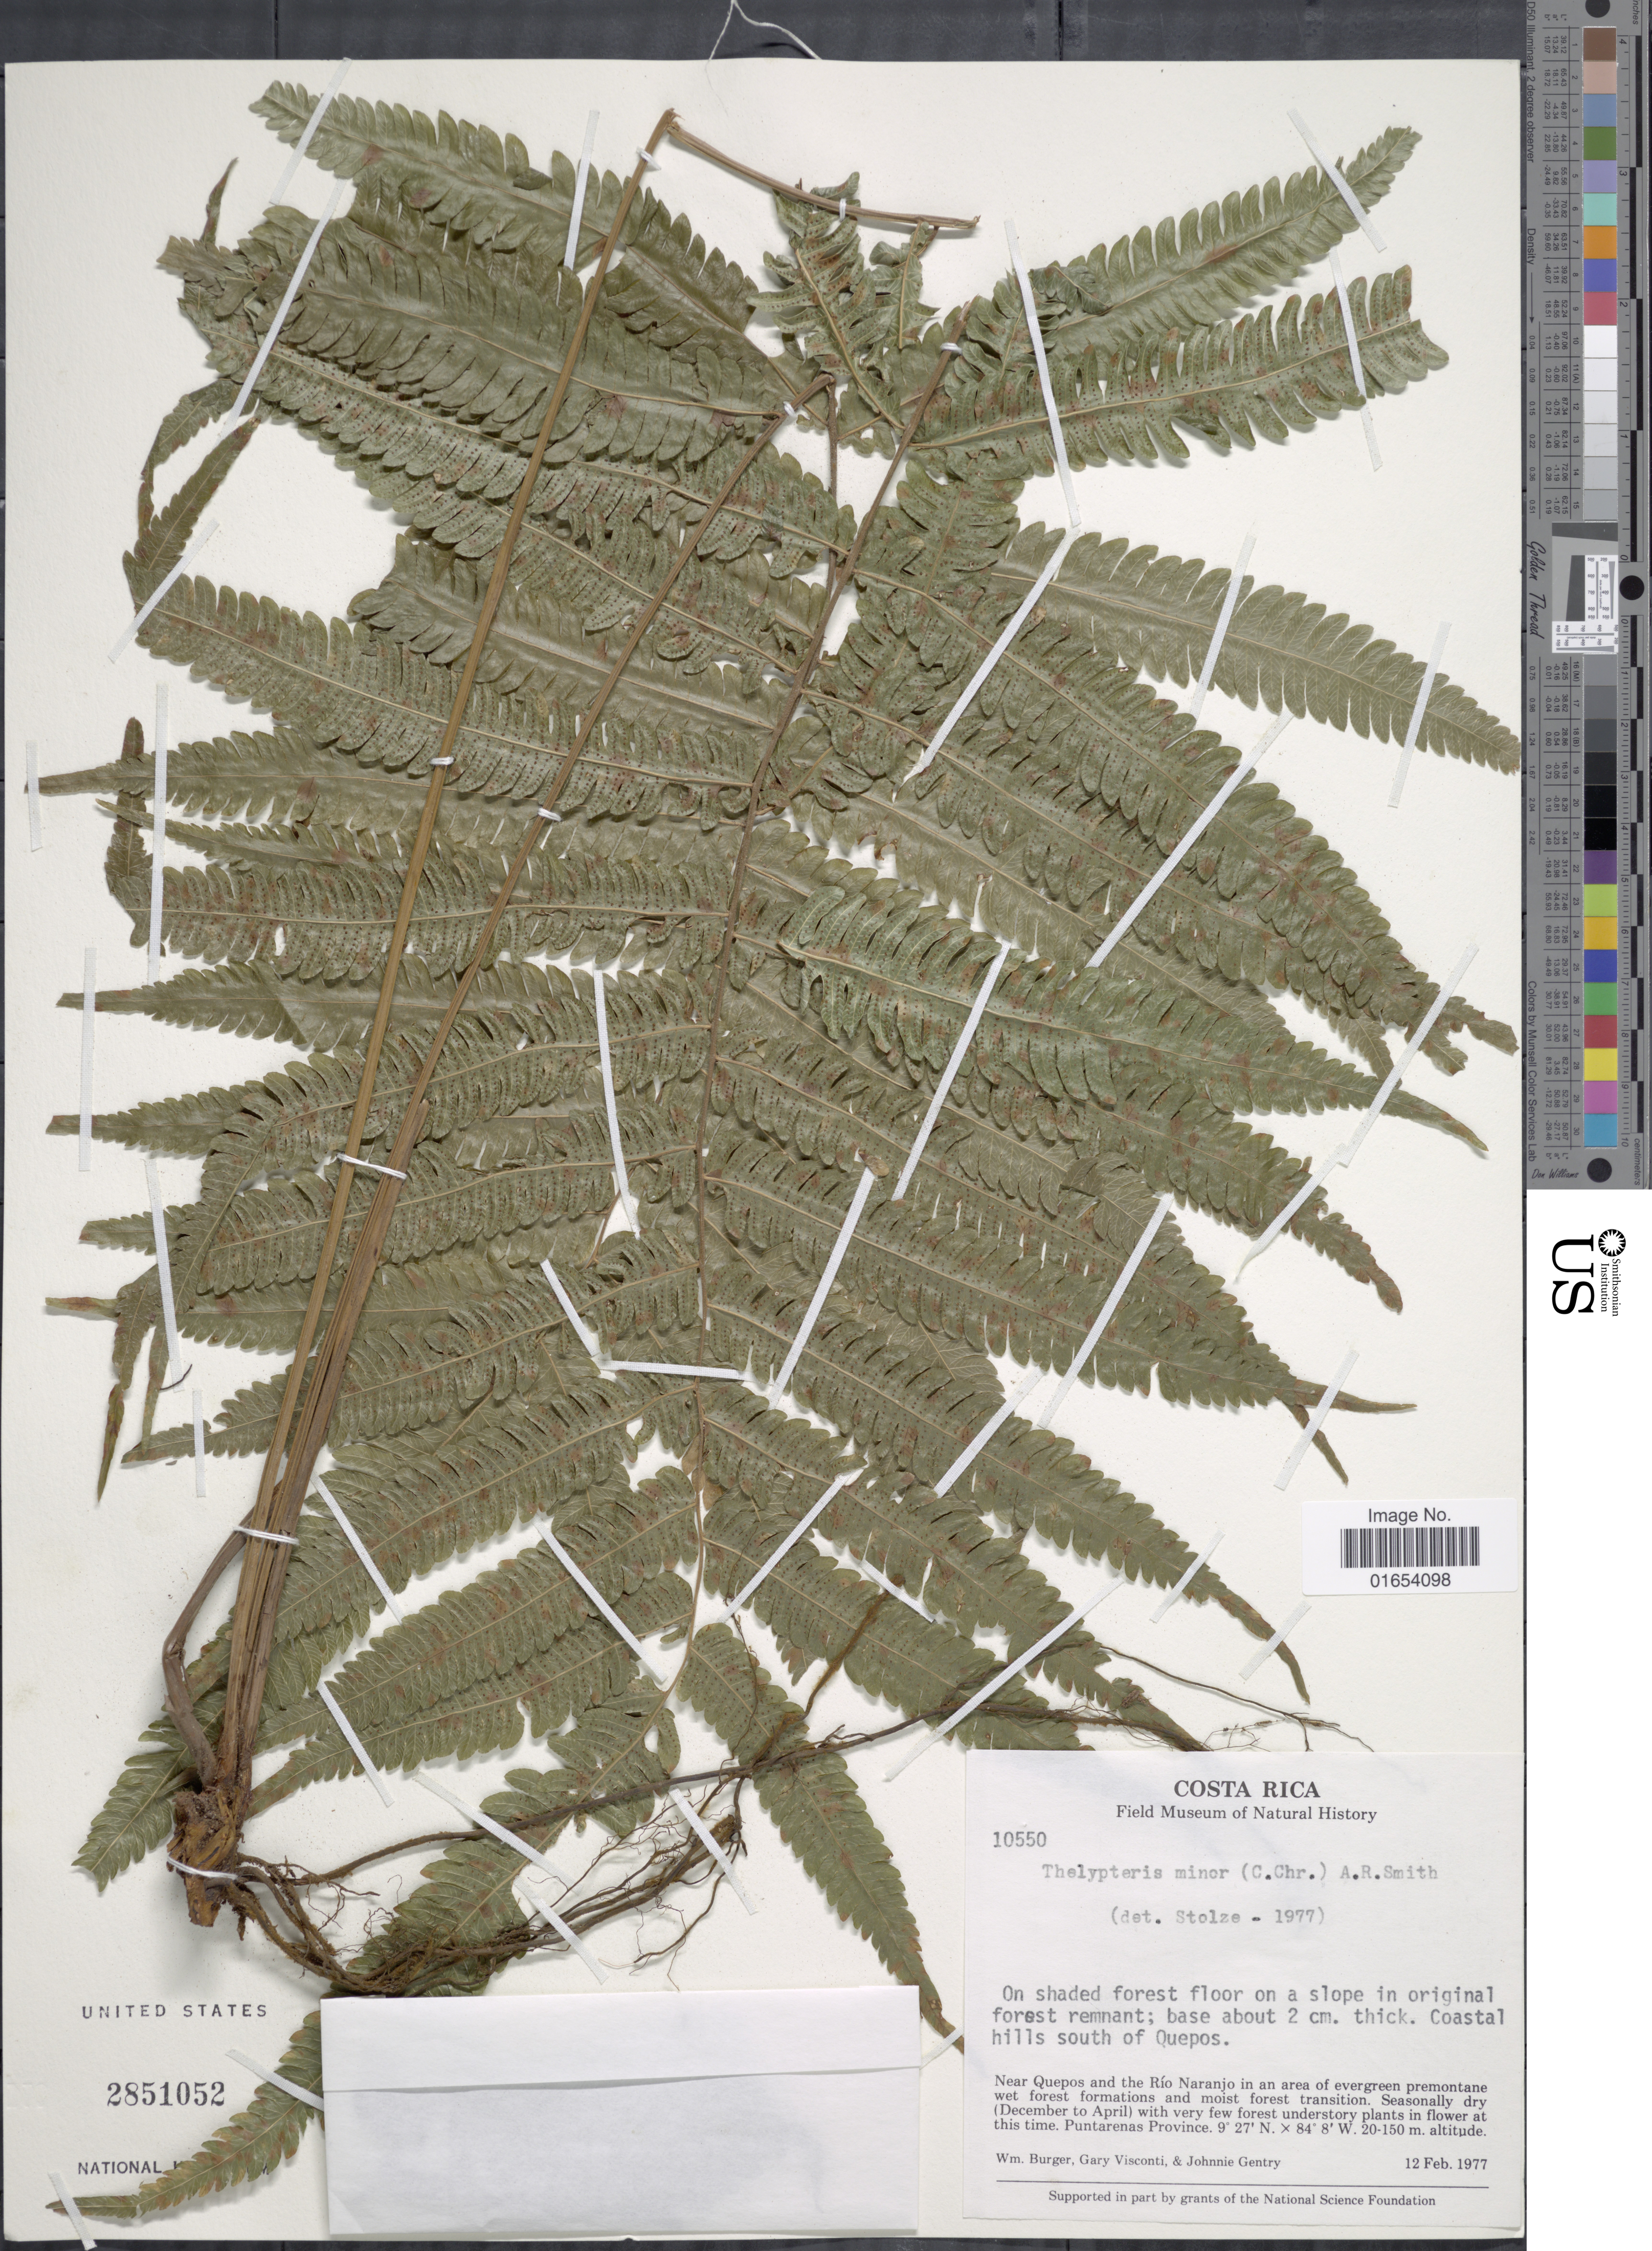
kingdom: Plantae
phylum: Tracheophyta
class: Polypodiopsida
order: Polypodiales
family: Thelypteridaceae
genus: Goniopteris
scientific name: Goniopteris minor (C. Chr.) comb. nov., ined 2015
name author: (C. Chr.)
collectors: W. Burger, G. Visconti & J. L. Gentry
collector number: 10550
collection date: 1977-02-12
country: Costa Rica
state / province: Puntarenas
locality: Near Quepos and the Rio Naranjo in an area of evergreen premontane wet forest formations and moist forest transition, Puntarenas Province, Costa Rica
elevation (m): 20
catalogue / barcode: US 2851052